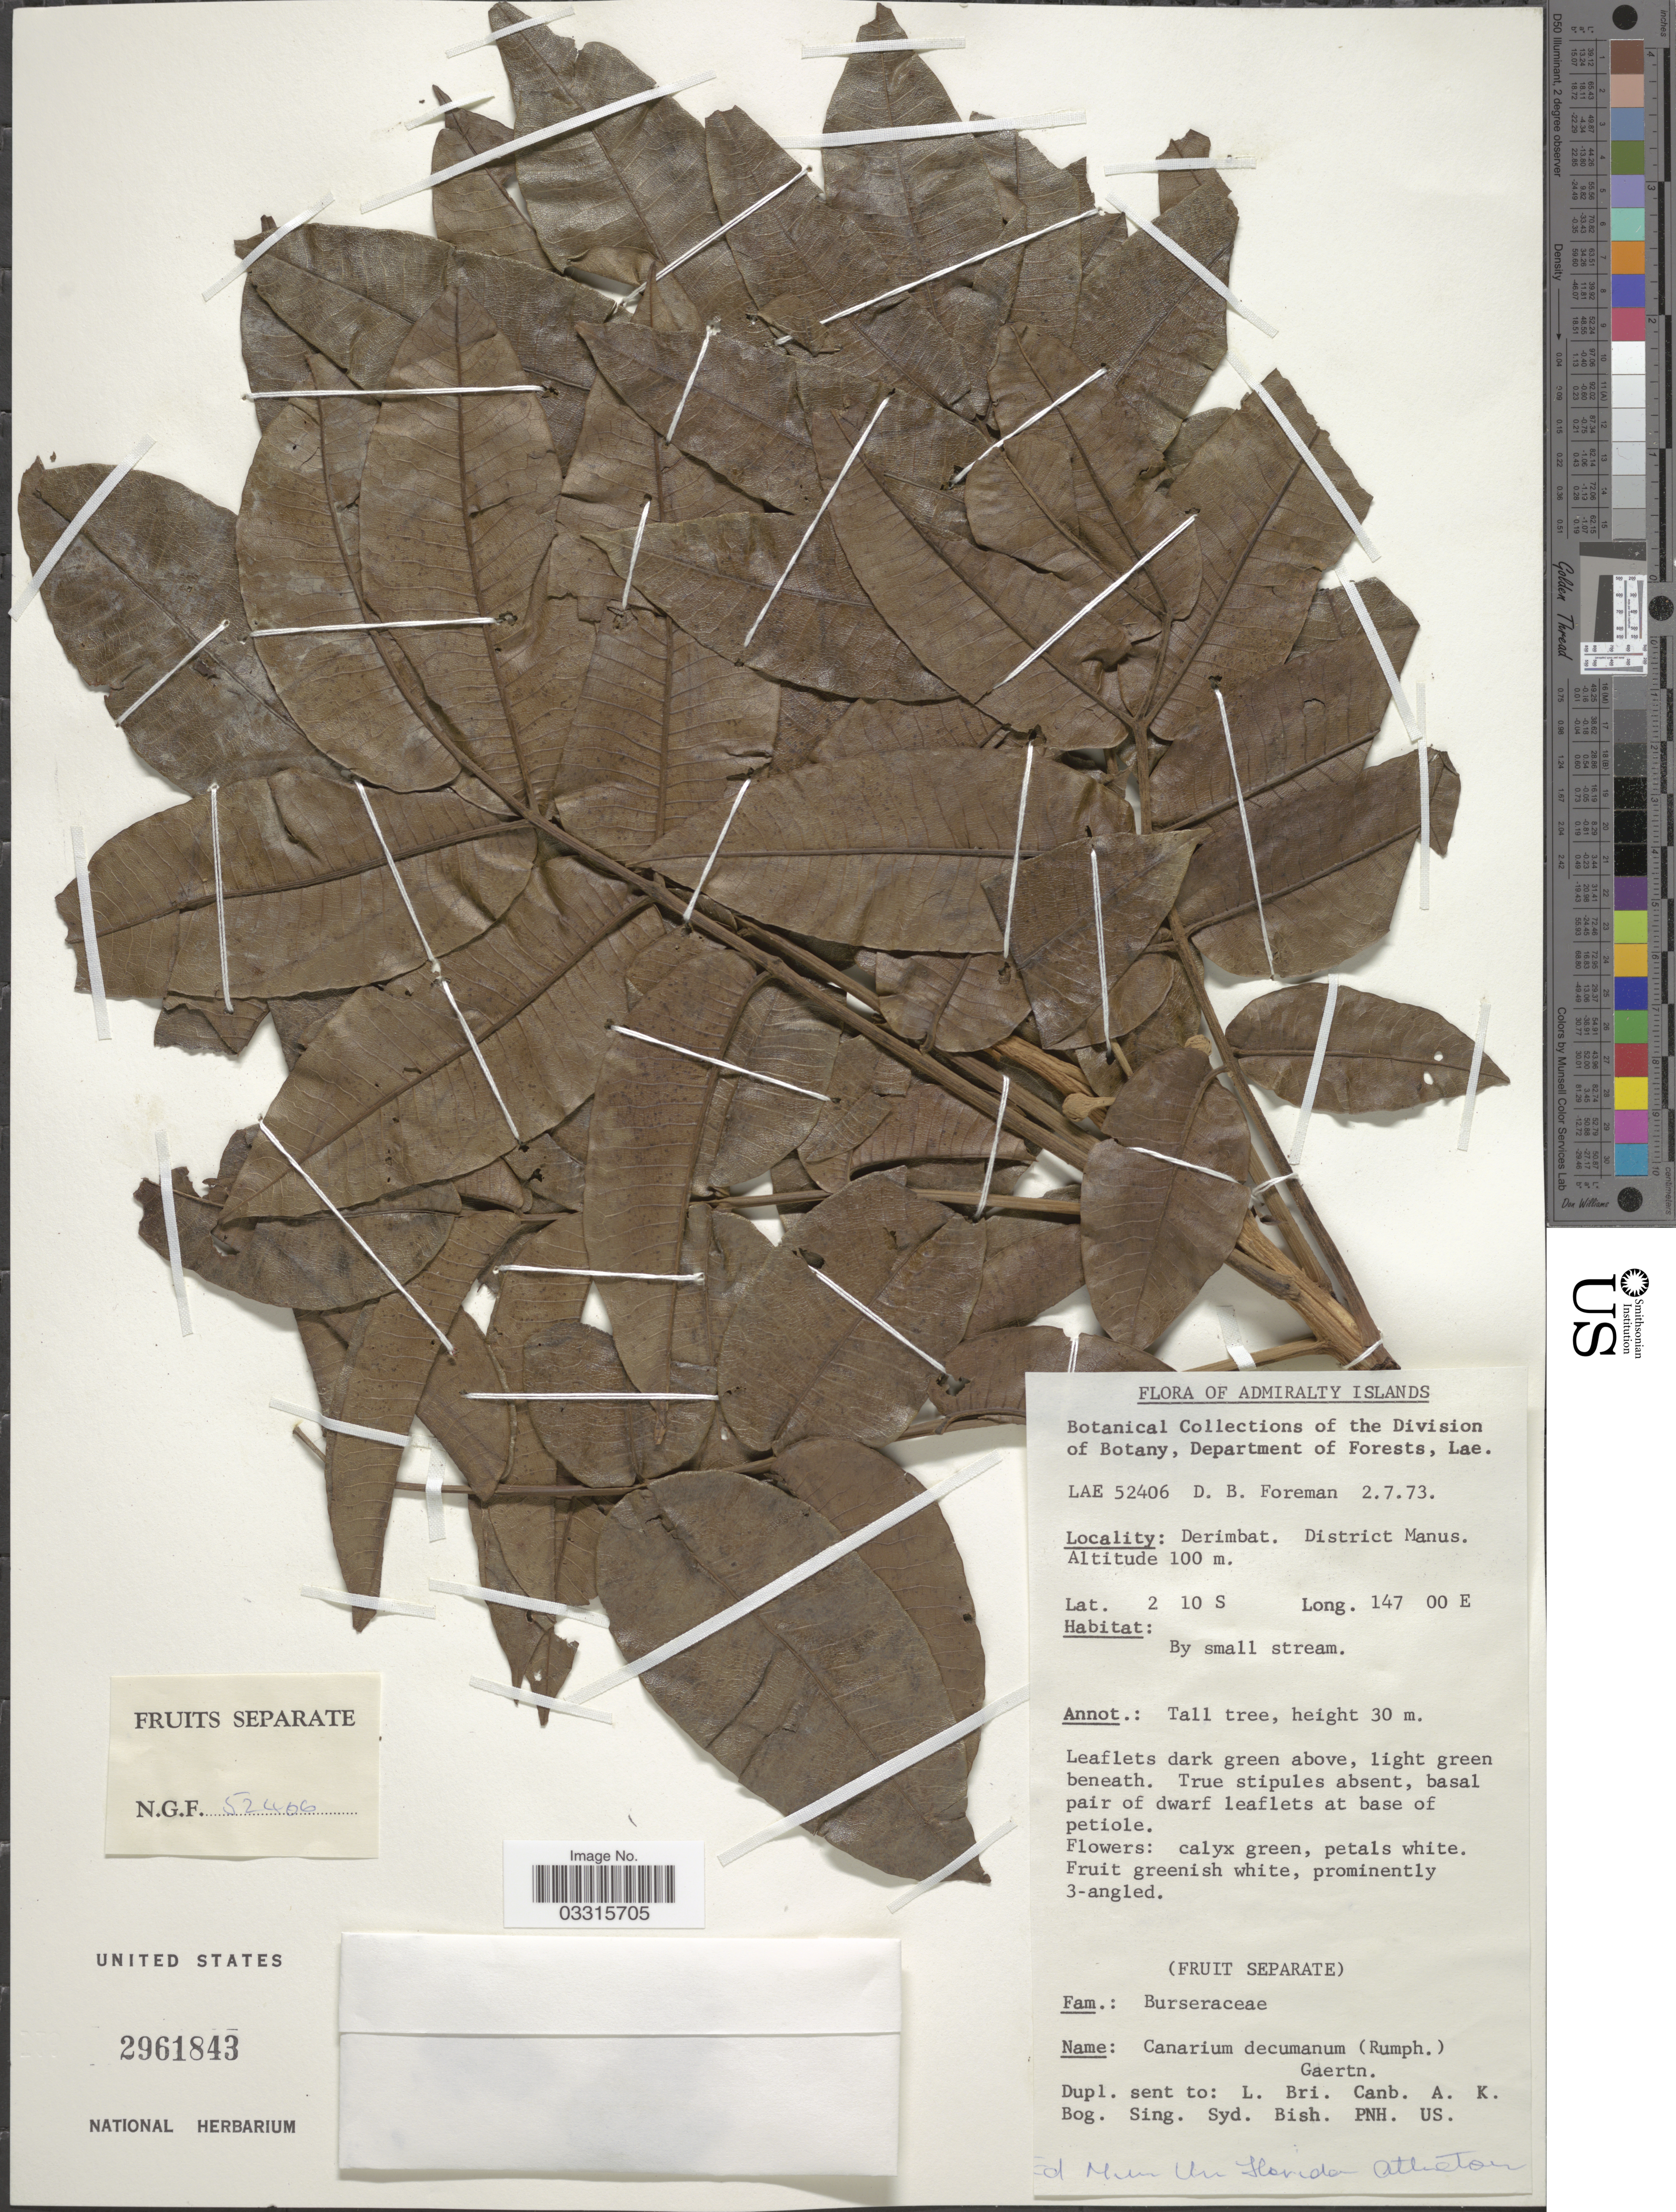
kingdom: Plantae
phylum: Tracheophyta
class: Magnoliopsida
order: Sapindales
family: Burseraceae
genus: Canarium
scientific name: Canarium decumanum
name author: Gaertn.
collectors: D. Foreman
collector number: LAE 52406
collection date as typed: Transcribed d/m/y: 2/7/73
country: Papua New Guinea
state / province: Manus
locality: Admiralty Islands. Derimbat. District Manus.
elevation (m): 100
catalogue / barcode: US 2961843